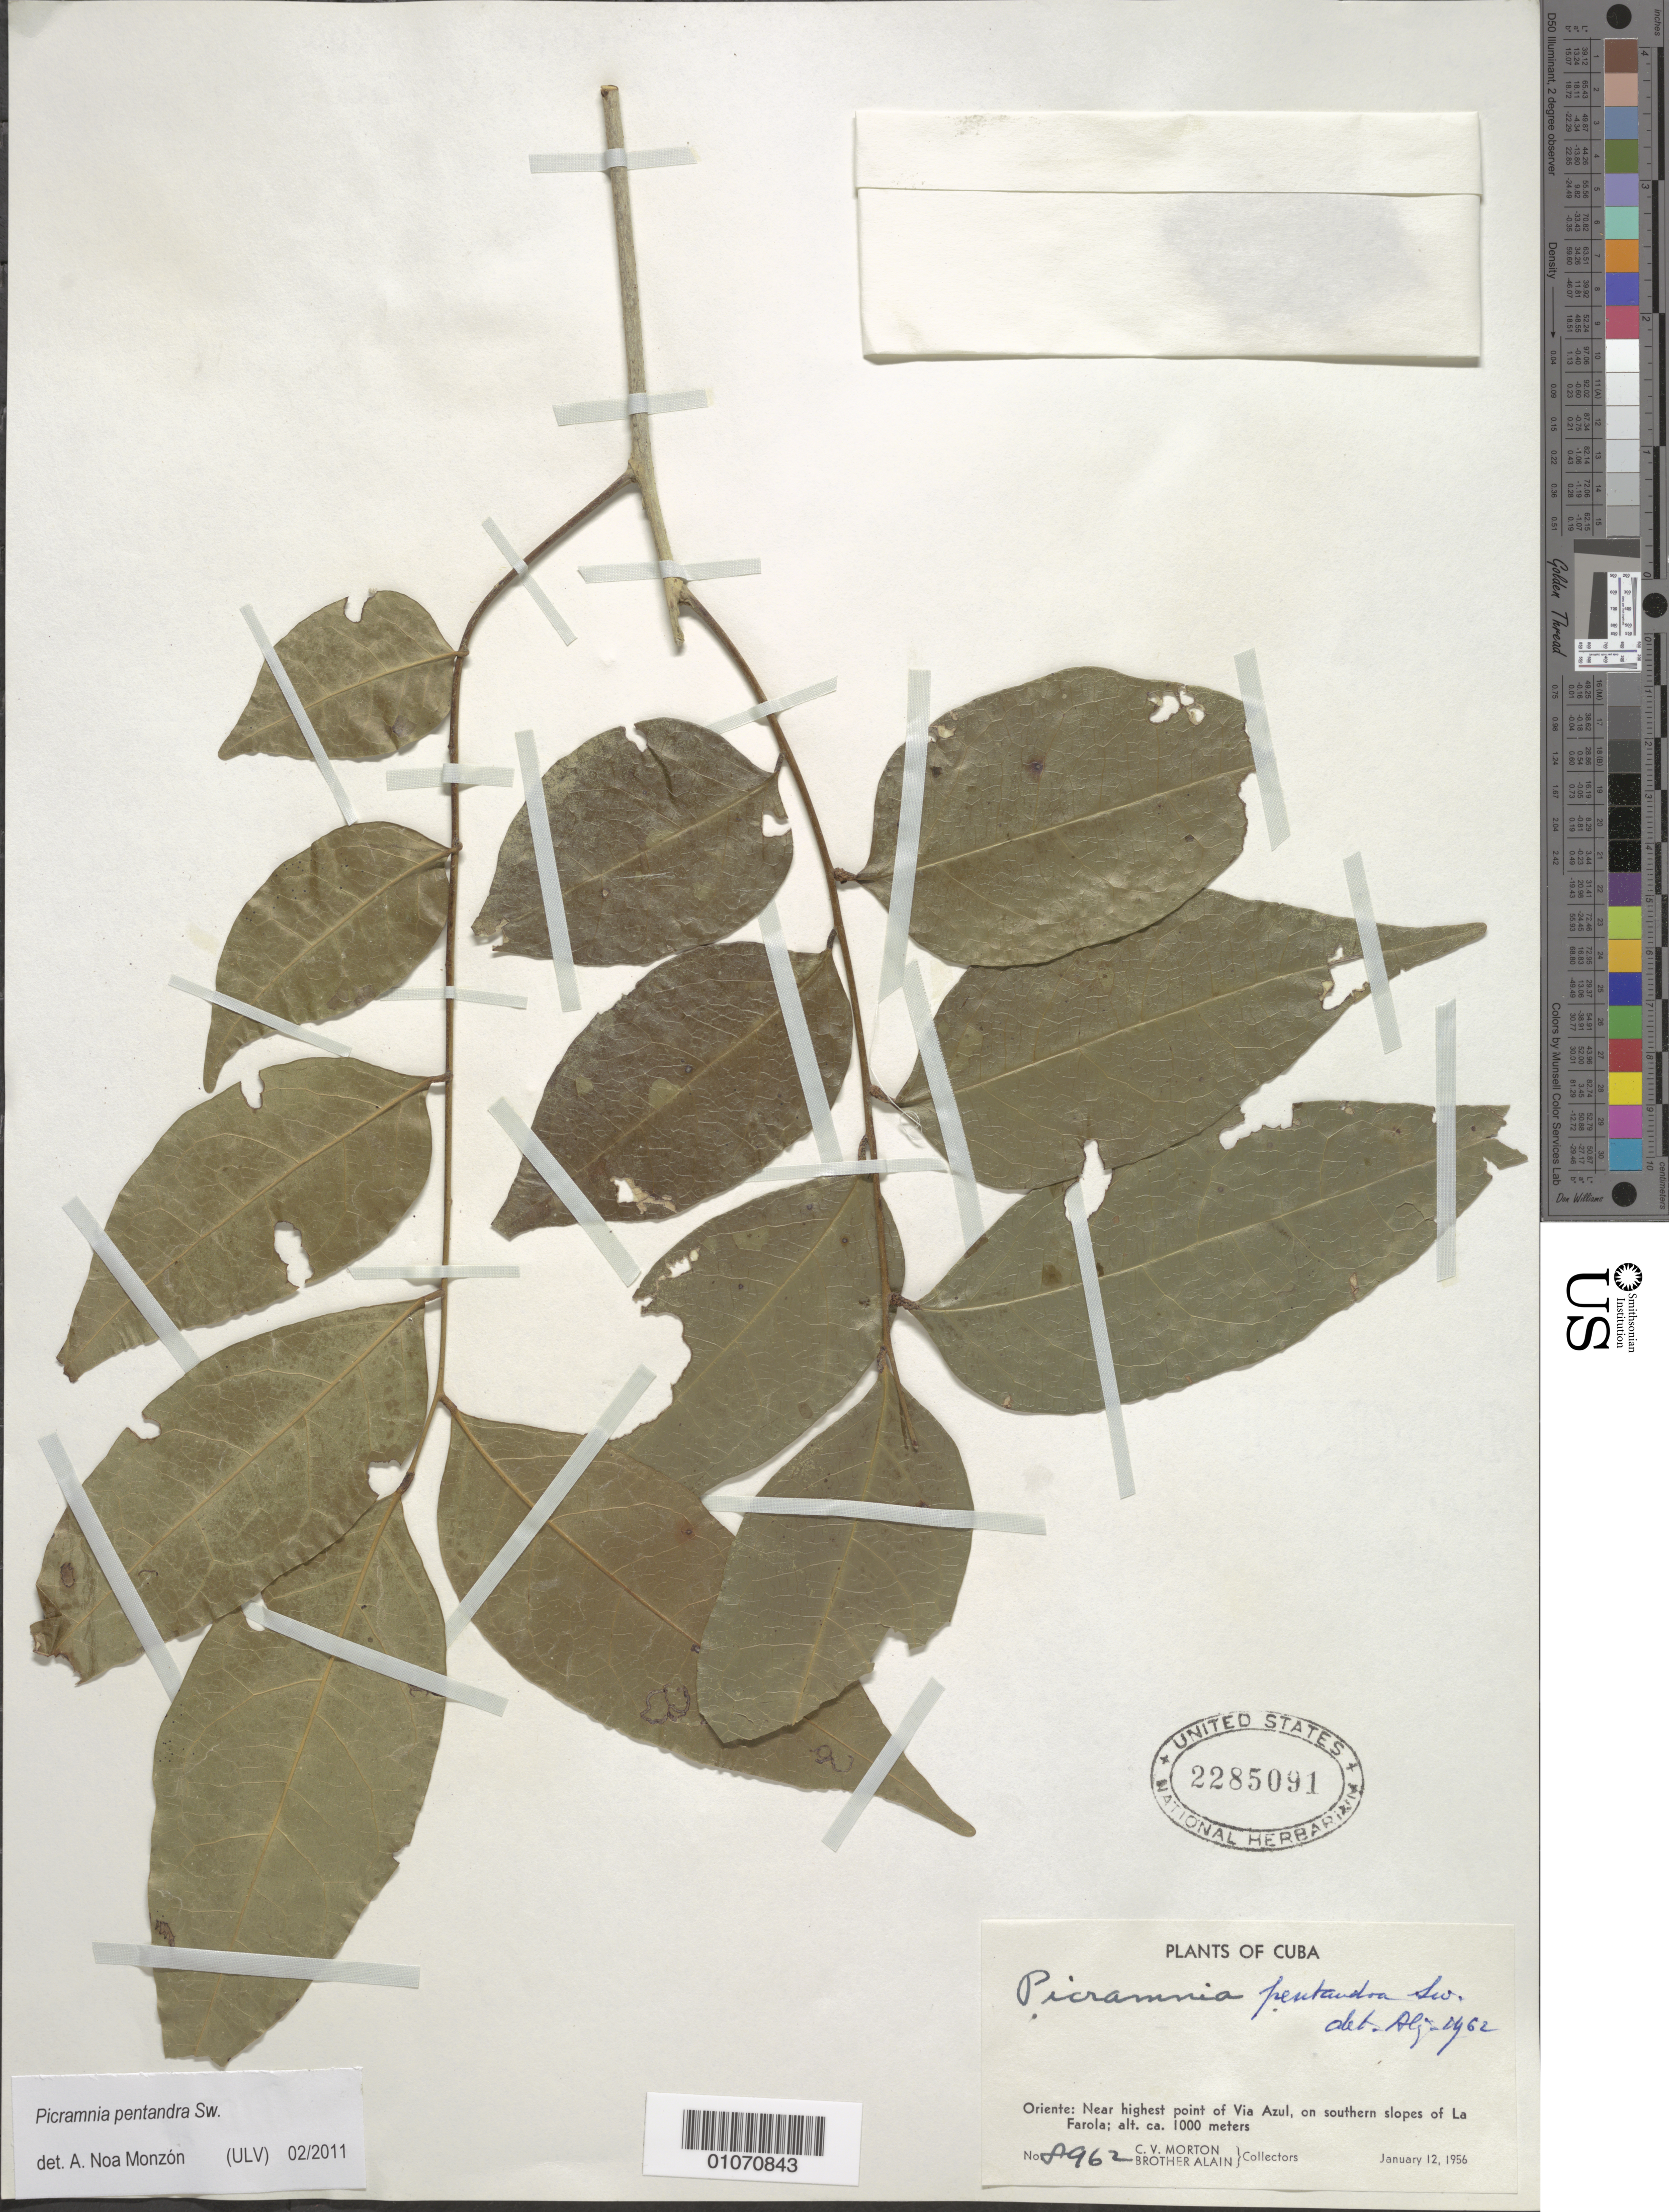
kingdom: Plantae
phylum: Tracheophyta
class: Magnoliopsida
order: Picramniales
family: Picramniaceae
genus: Picramnia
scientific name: Picramnia pentandra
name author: Sw.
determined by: Noa Monzón, A.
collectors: C. V. Morton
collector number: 8962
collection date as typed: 12 Jan 1956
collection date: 1956-01-12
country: Cuba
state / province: Oriente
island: Cuba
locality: Via Azul, near the highest point; La Farola, southern slopes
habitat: Southern slopes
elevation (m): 1000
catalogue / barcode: US 2285091